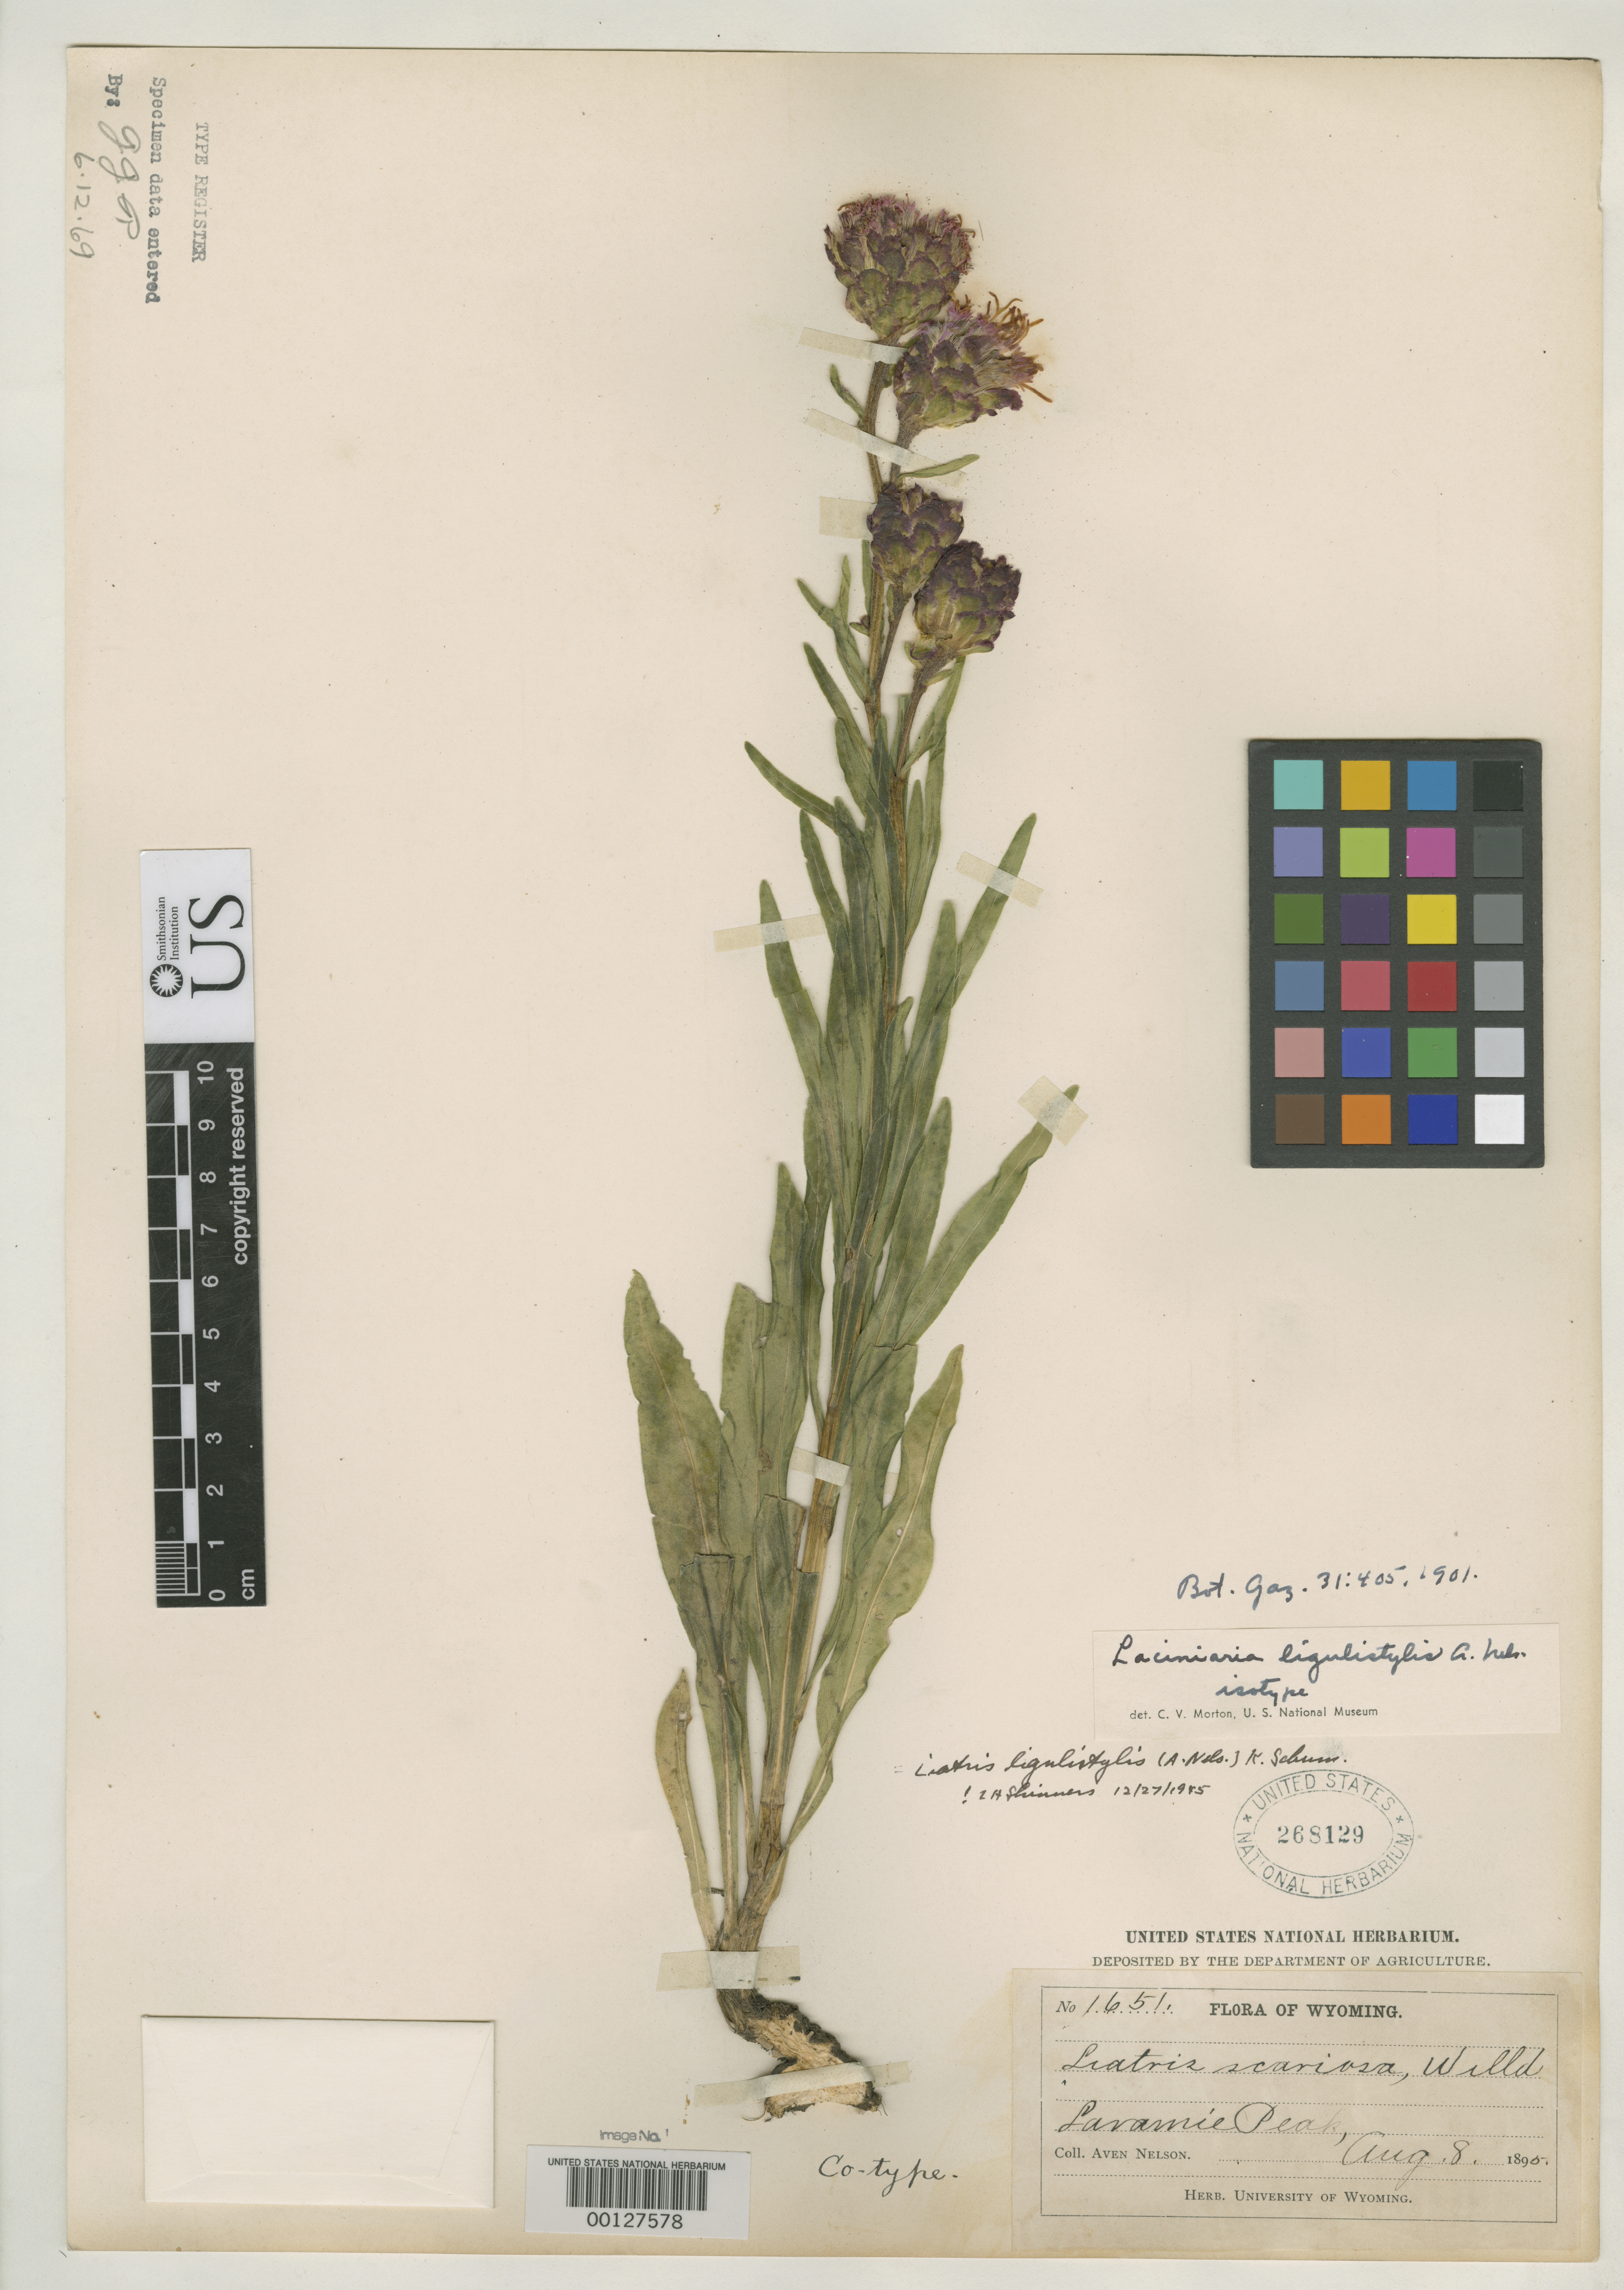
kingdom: Plantae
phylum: Tracheophyta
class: Magnoliopsida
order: Asterales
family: Asteraceae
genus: Lacinaria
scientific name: Lacinaria ligulistylis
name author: A. Nelson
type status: Isotype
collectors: A. Nelson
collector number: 1651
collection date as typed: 08 Aug 1895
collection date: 1895-08-08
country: United States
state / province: Wyoming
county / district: Albany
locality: Laramie Peak.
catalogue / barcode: US 268129